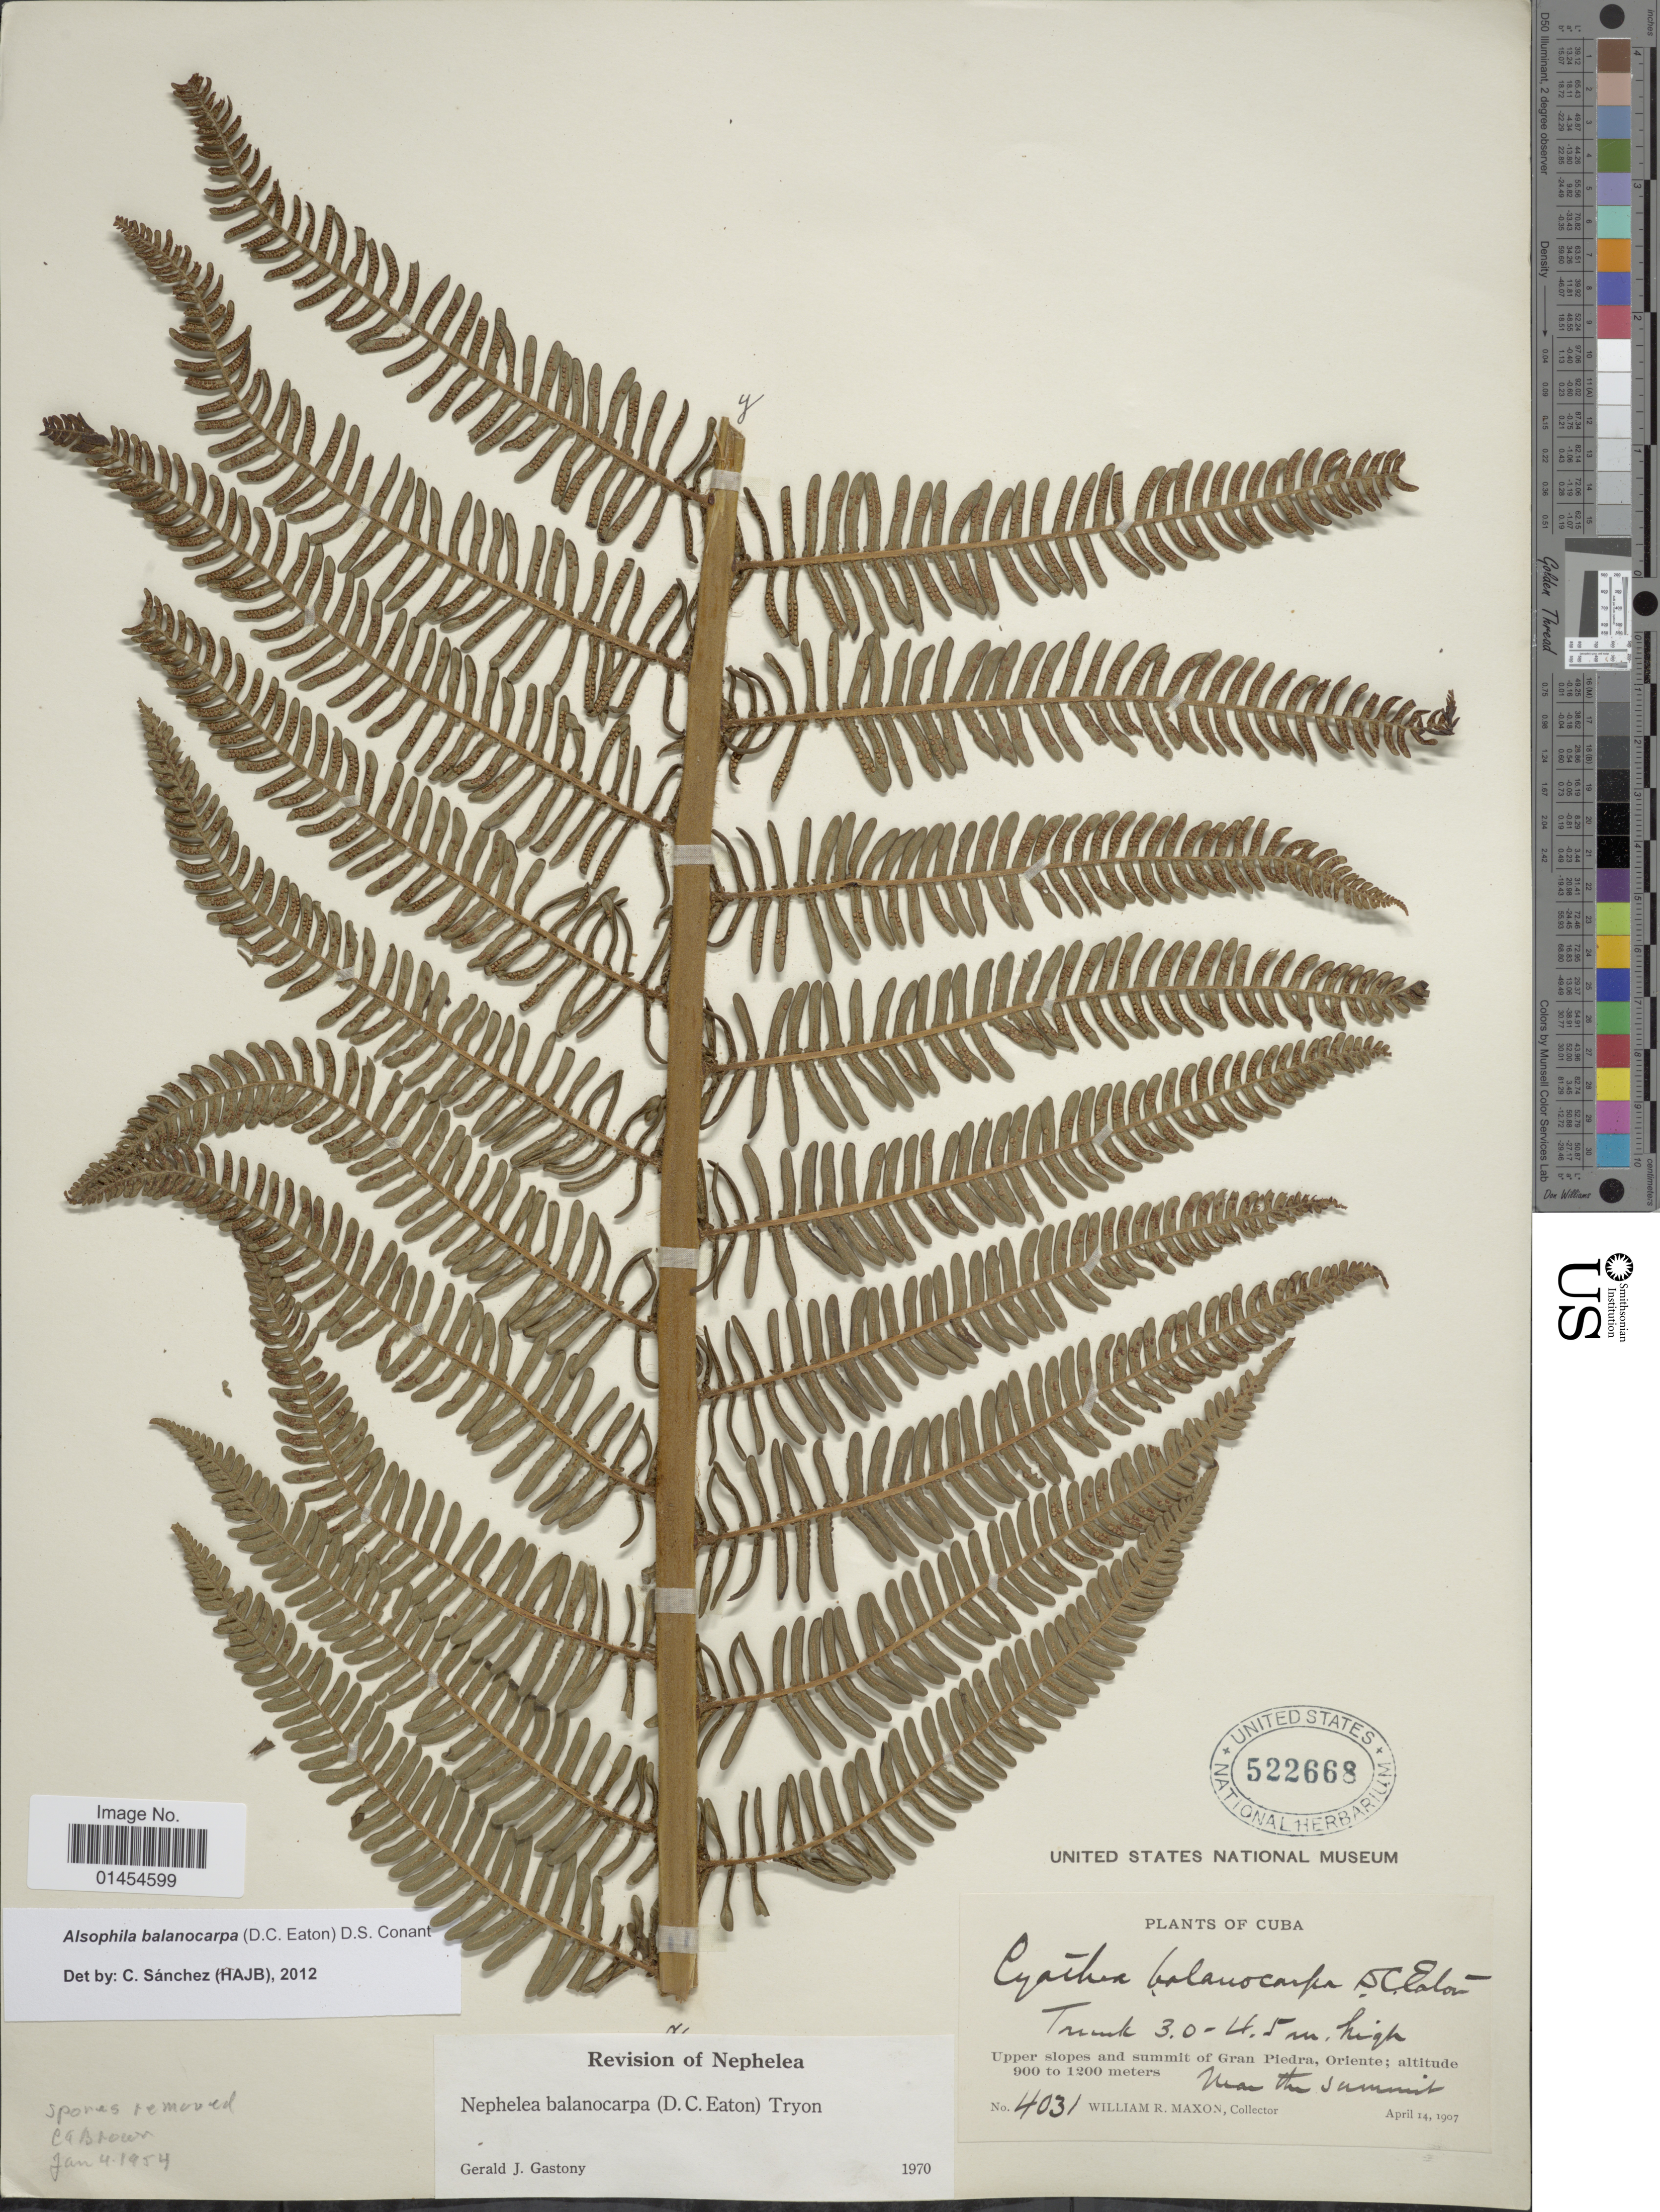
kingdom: Plantae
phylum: Tracheophyta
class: Polypodiopsida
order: Cyatheales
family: Cyatheaceae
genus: Alsophila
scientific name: Alsophila balanocarpa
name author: (D.C. Eaton) D.S. Conant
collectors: W. R. Maxon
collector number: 4031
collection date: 1907-04-14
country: Cuba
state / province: Oriente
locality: Upper slopes and summit of Gran Piedra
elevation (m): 900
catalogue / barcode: US 522668